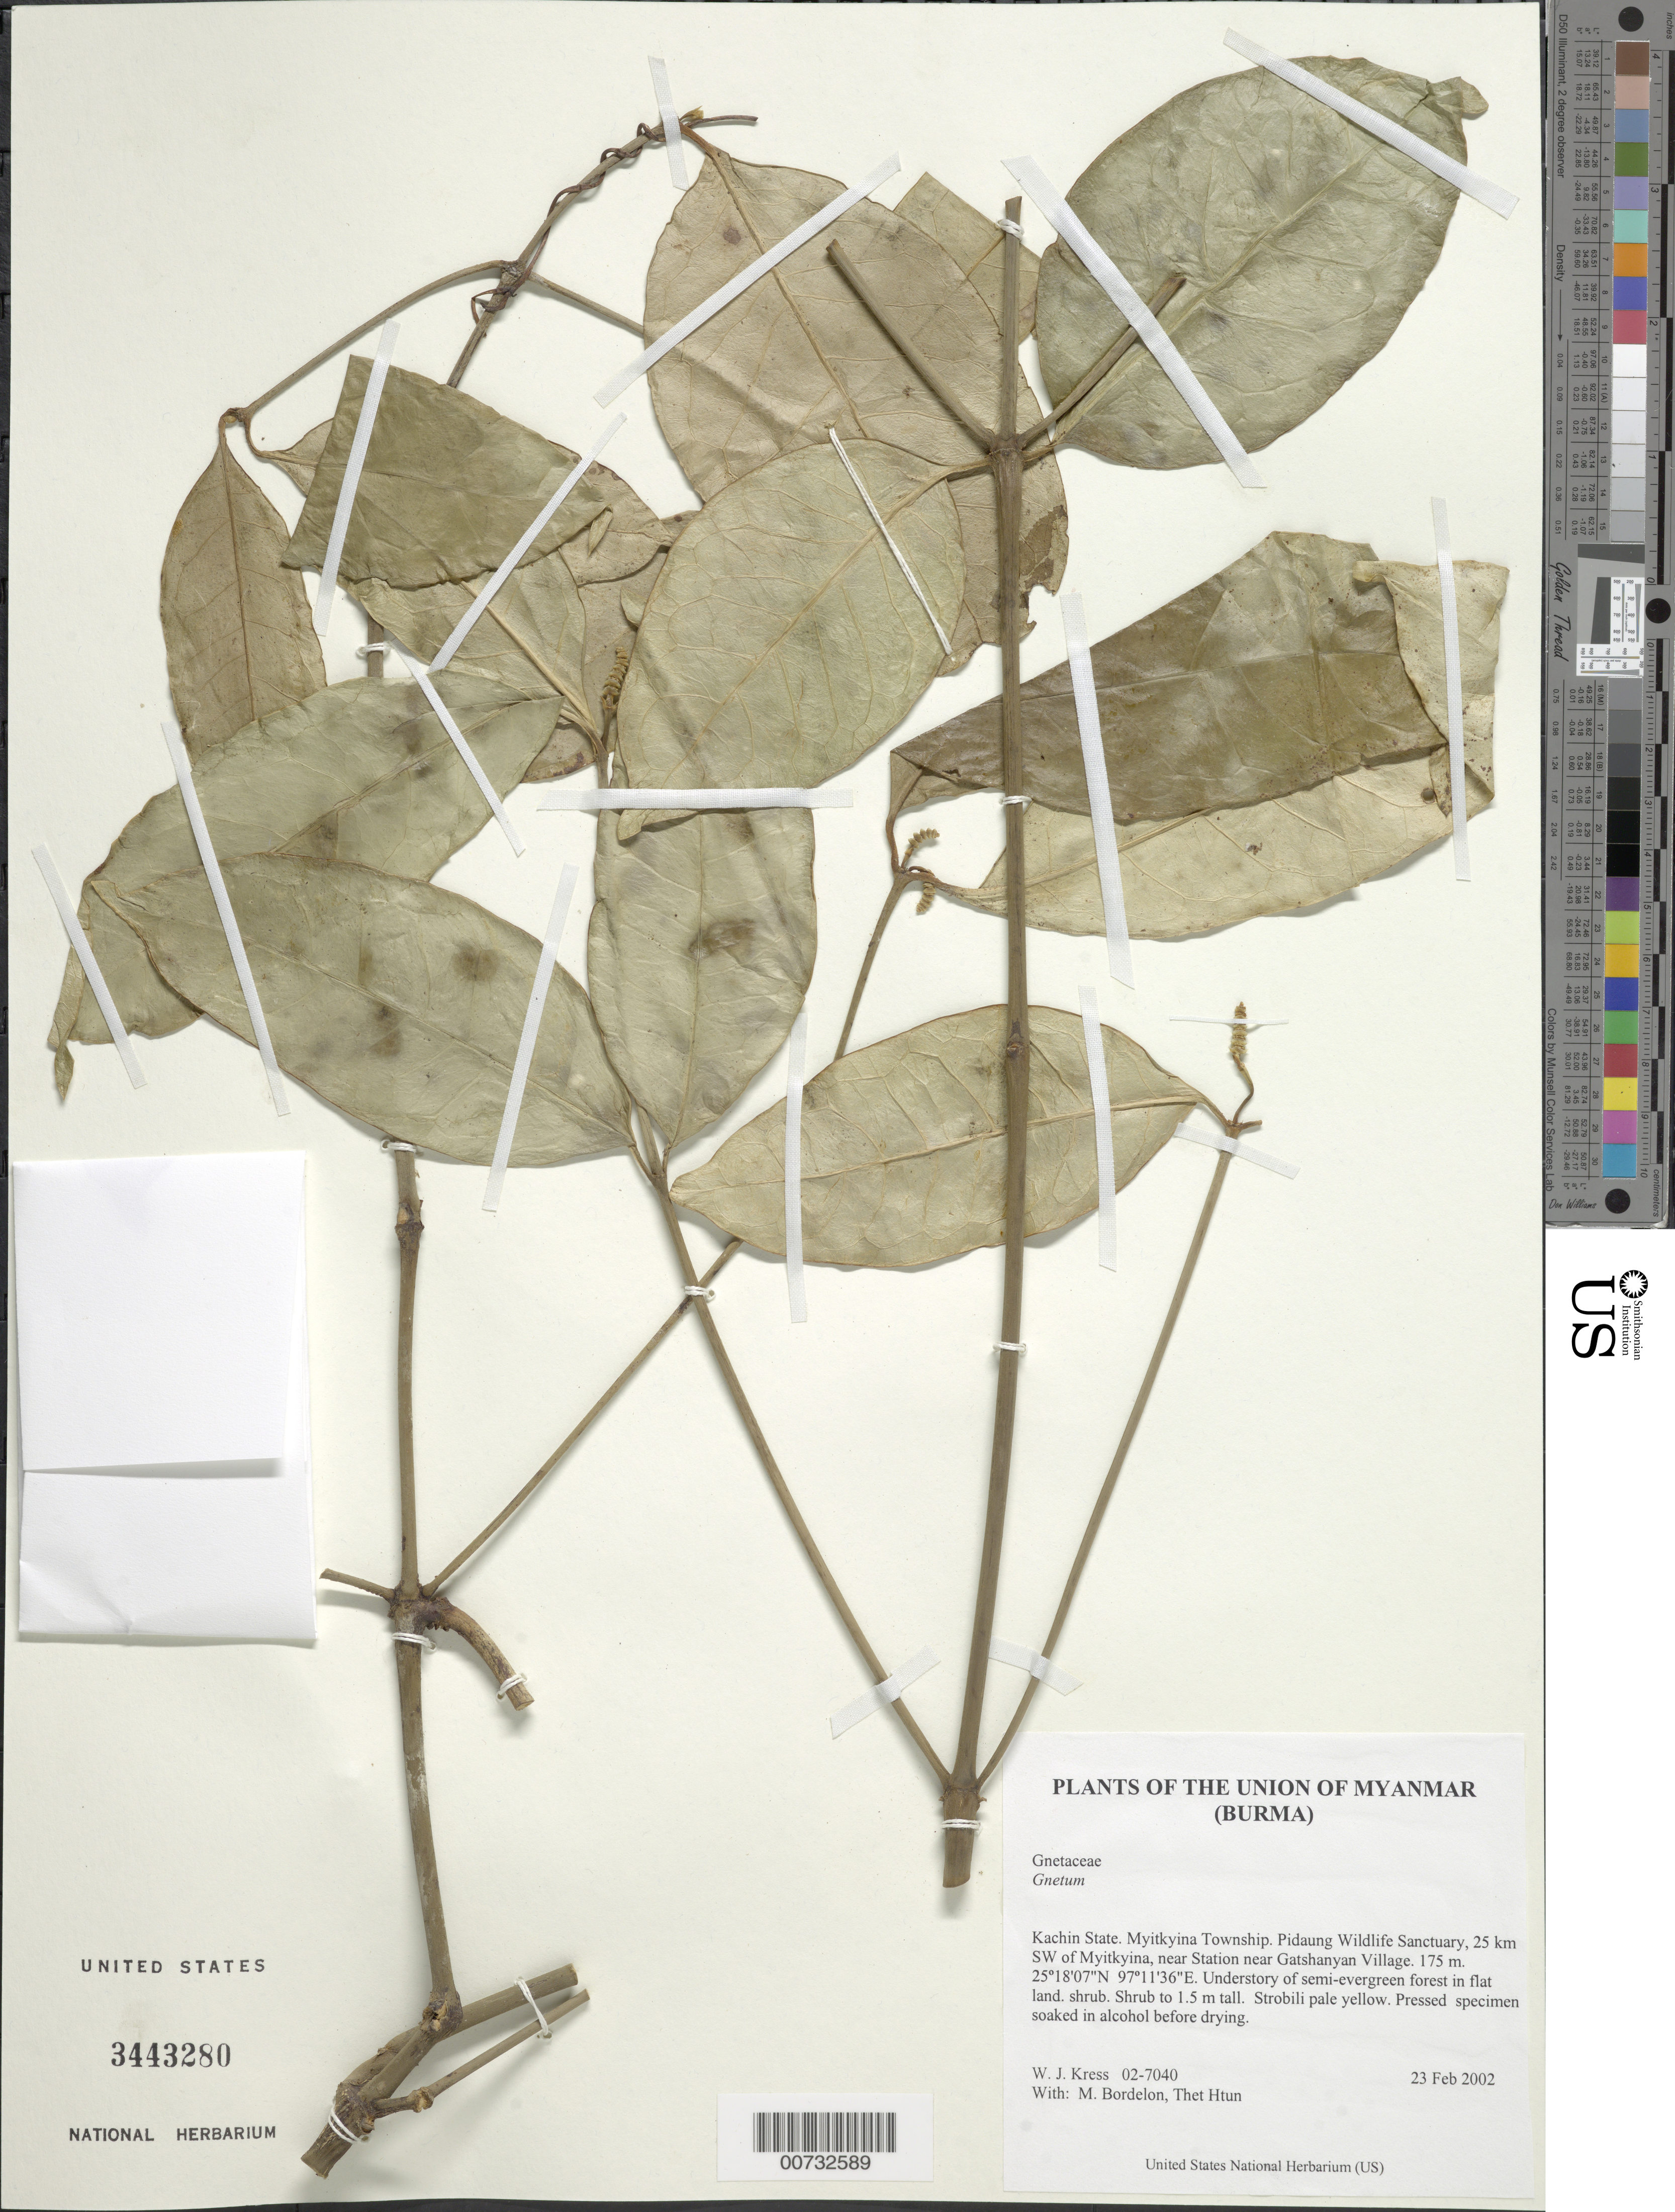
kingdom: Plantae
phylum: Tracheophyta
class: Gnetopsida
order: Gnetales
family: Gnetaceae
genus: Gnetum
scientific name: Gnetum sp.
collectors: W. J. Kress, Thet Htun, M. Bordelon & Khin Maung Hla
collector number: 02-7040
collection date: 2002-02-23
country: Myanmar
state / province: Kachin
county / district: Myitkyina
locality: Pidaung Wildlife Sanctuary, 25 km SW of Myitkyina, near Station near Gatshanyan Village.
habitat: Understory of semi-evergreen forest in flat land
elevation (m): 175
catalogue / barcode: US 3443280